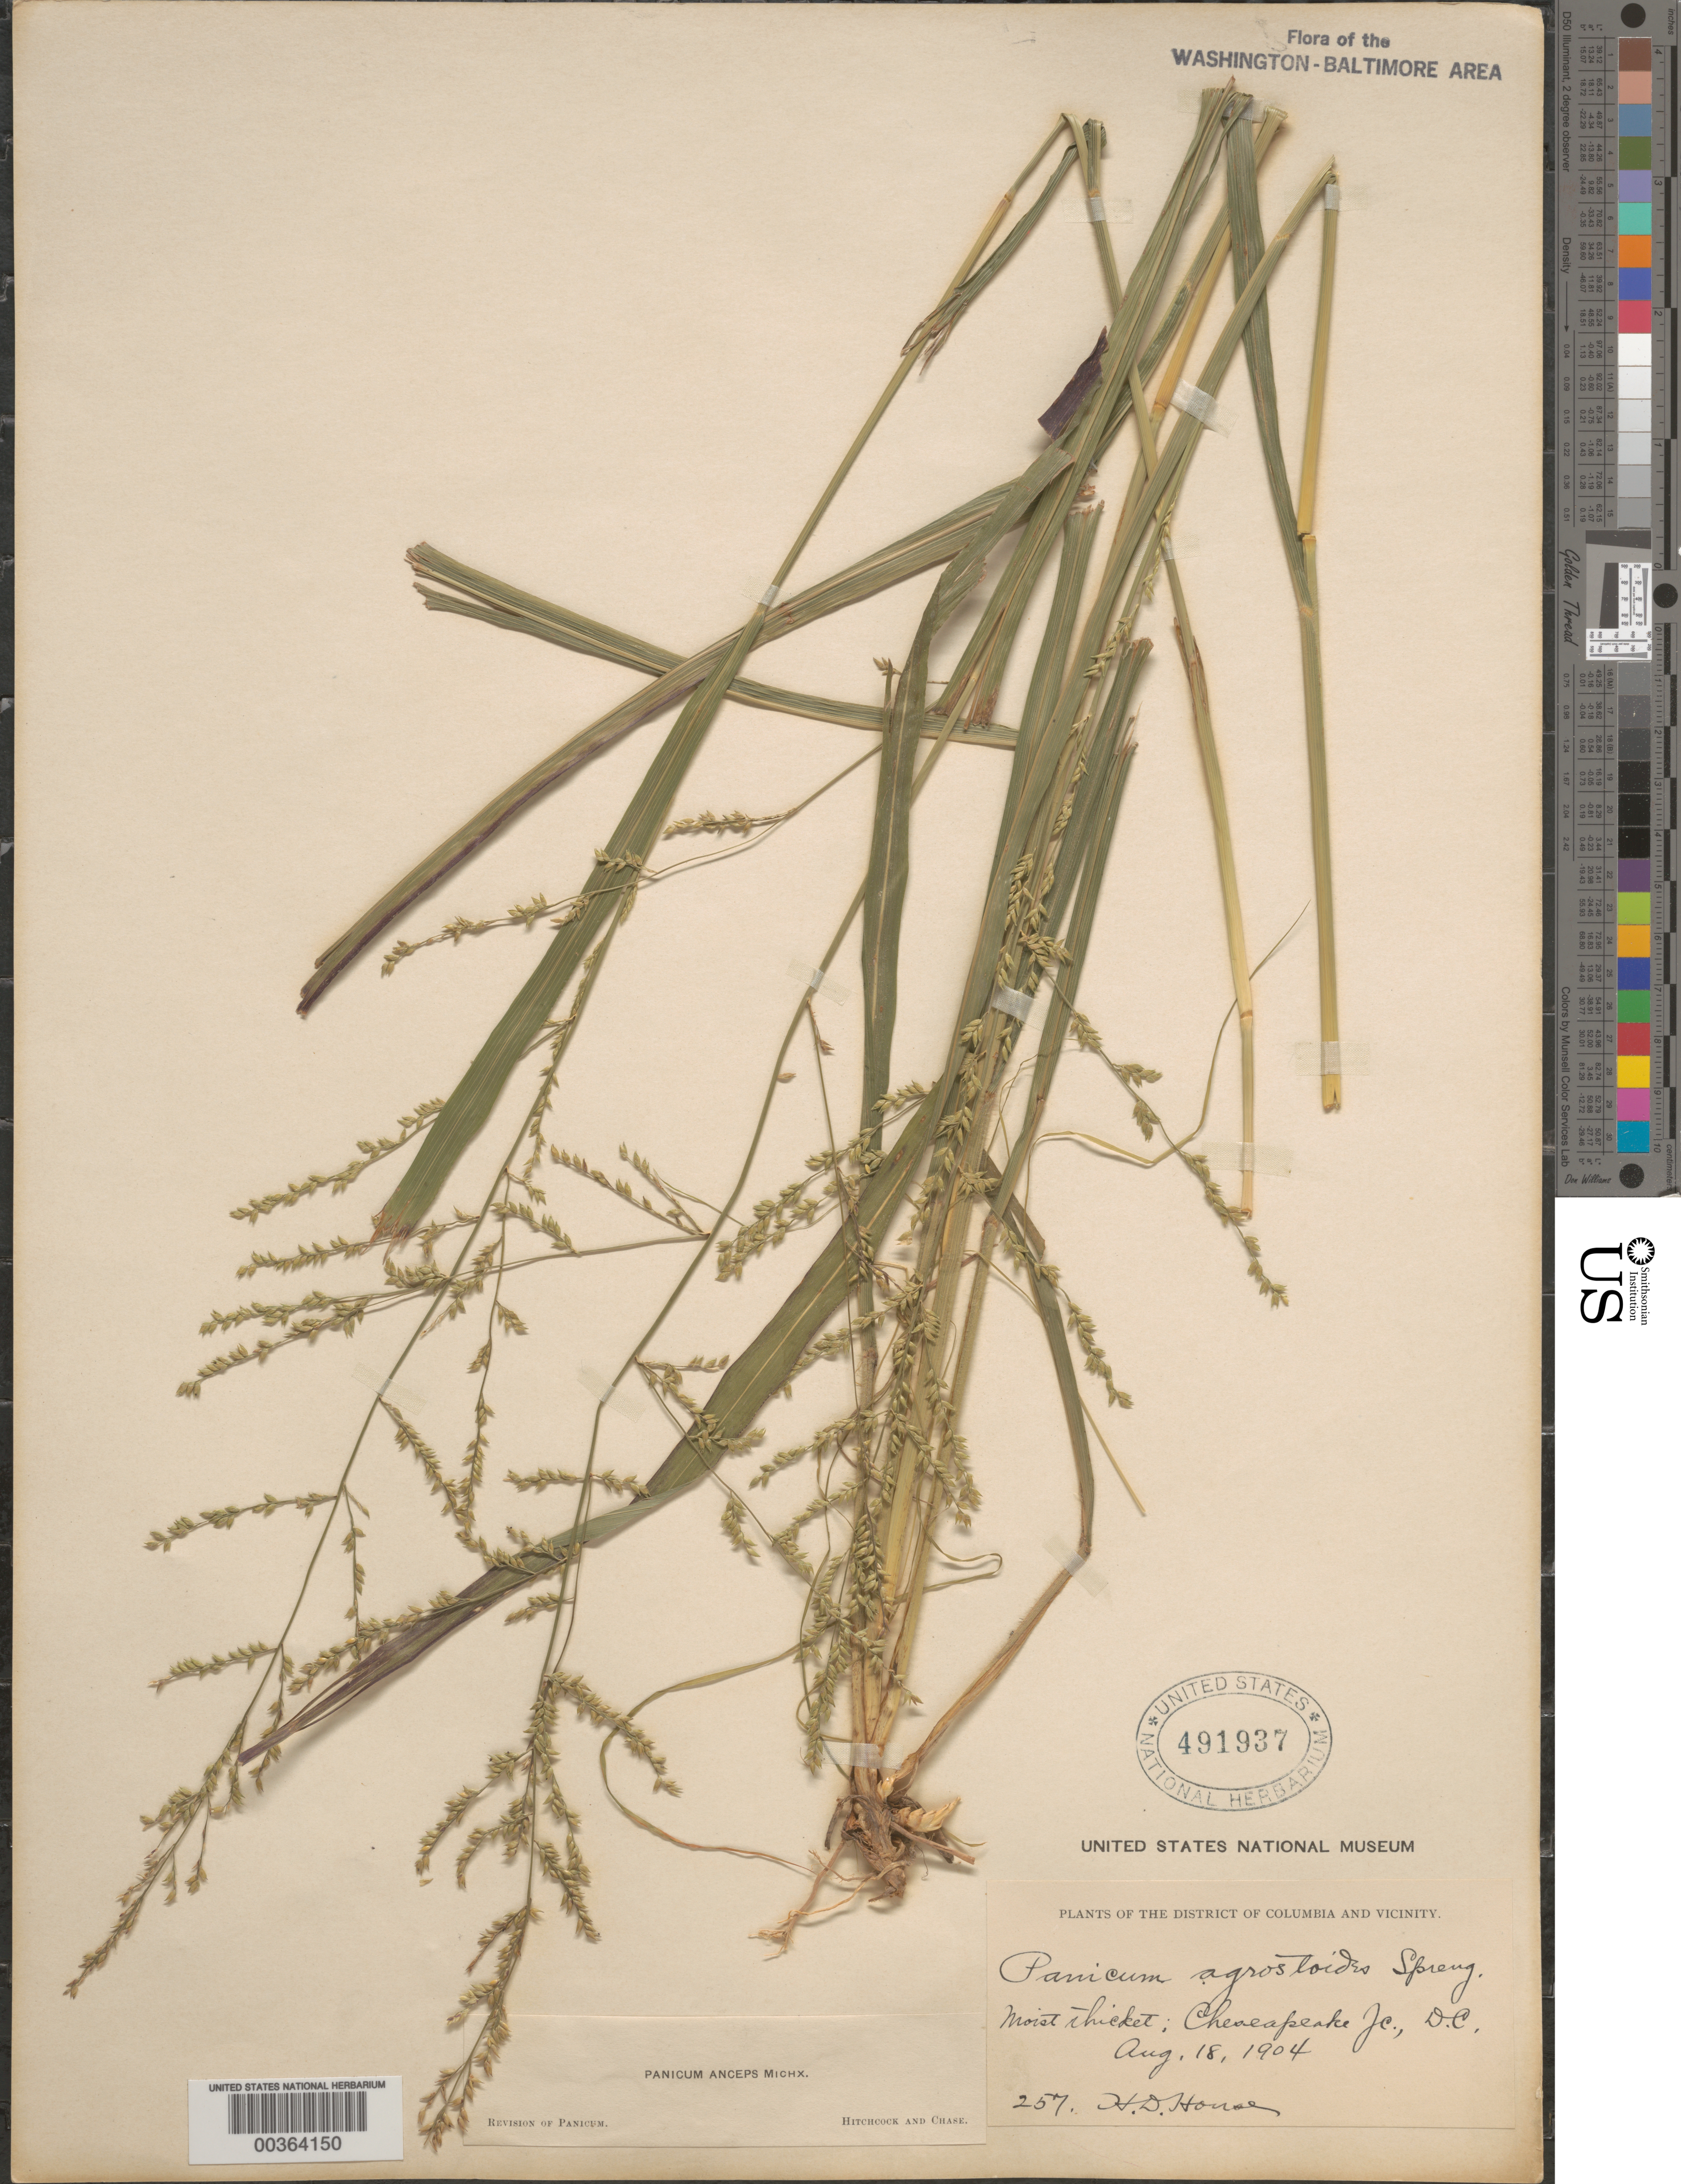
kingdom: Plantae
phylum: Tracheophyta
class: Liliopsida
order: Poales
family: Poaceae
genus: Coleataenia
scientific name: Coleataenia anceps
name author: (Michx.) Soreng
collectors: H. D. House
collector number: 257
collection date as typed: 18 Aug 1904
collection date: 1904-08-18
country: United States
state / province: Maryland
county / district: Prince George's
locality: Chesapeake Junction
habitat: Moist thicket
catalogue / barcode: US 491937